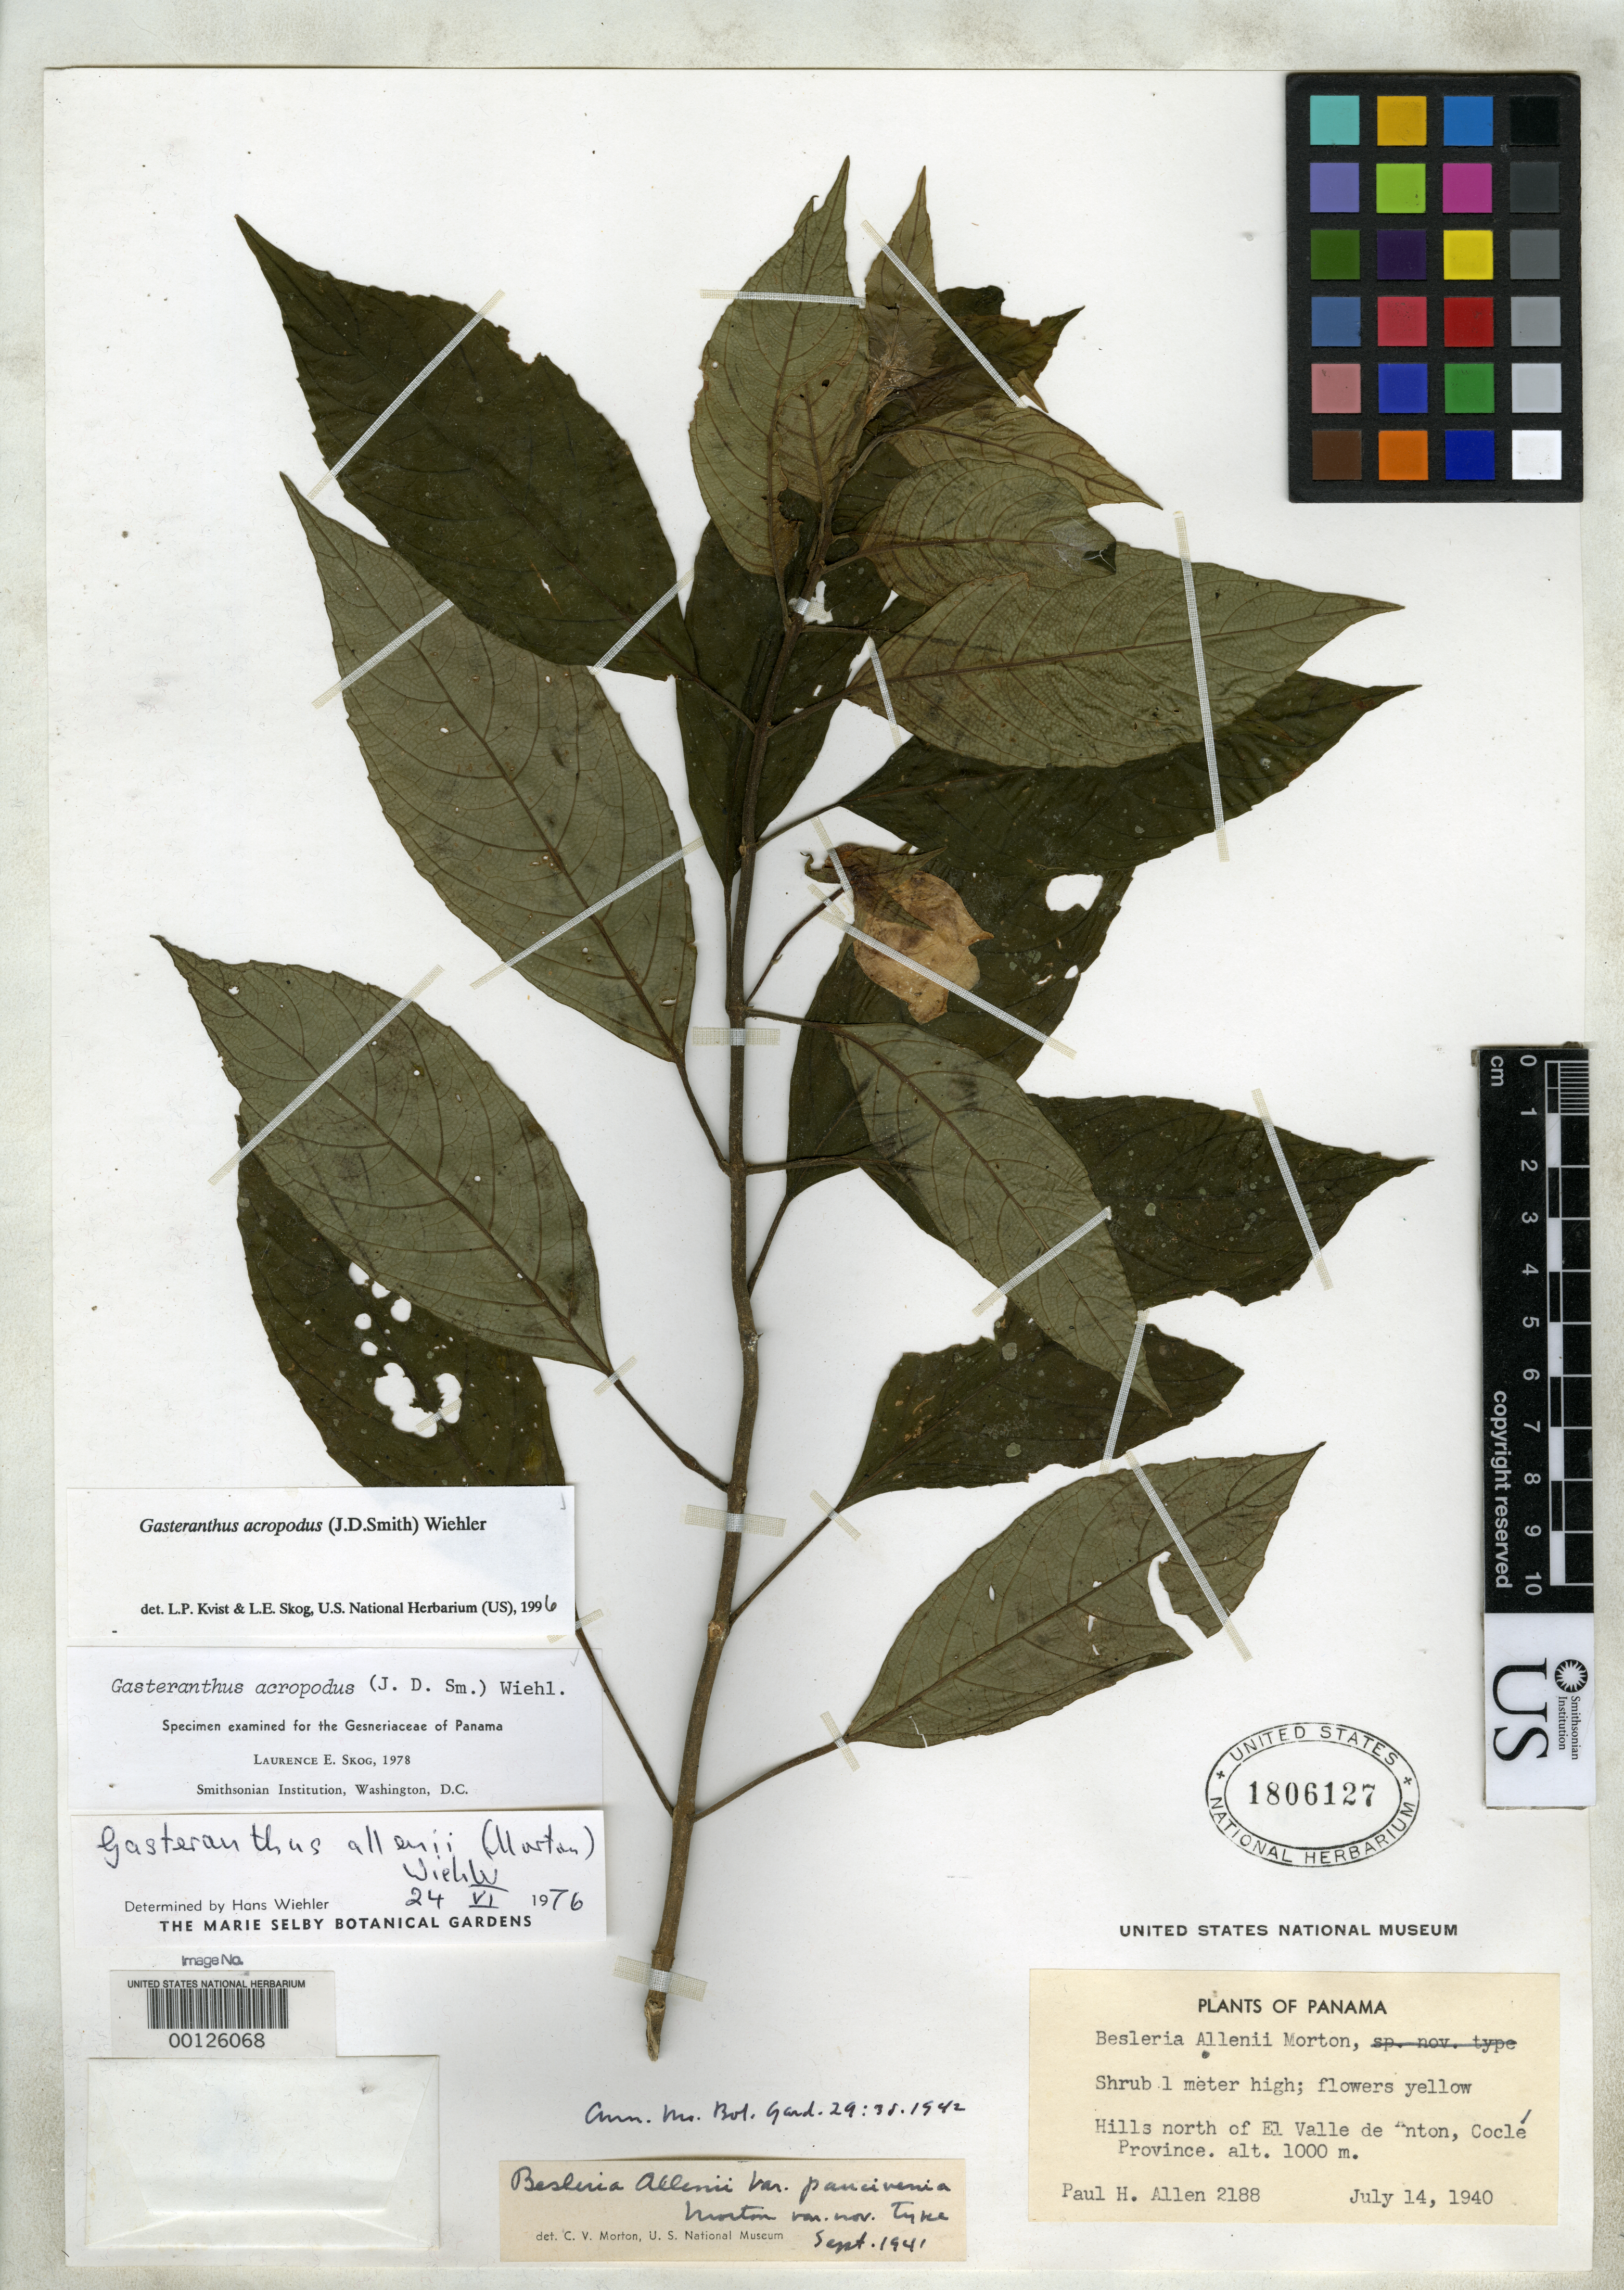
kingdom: Plantae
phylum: Tracheophyta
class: Magnoliopsida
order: Lamiales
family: Gesneriaceae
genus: Besleria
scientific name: Besleria allenii var. paucivenia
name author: C.V. Morton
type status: Holotype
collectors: P. H. Allen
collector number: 2188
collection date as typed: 14 Jul 1941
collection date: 1941-07-14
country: Panama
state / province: Coclé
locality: Hills N of el Valle De Anton.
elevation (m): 1000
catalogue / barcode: US 1806127